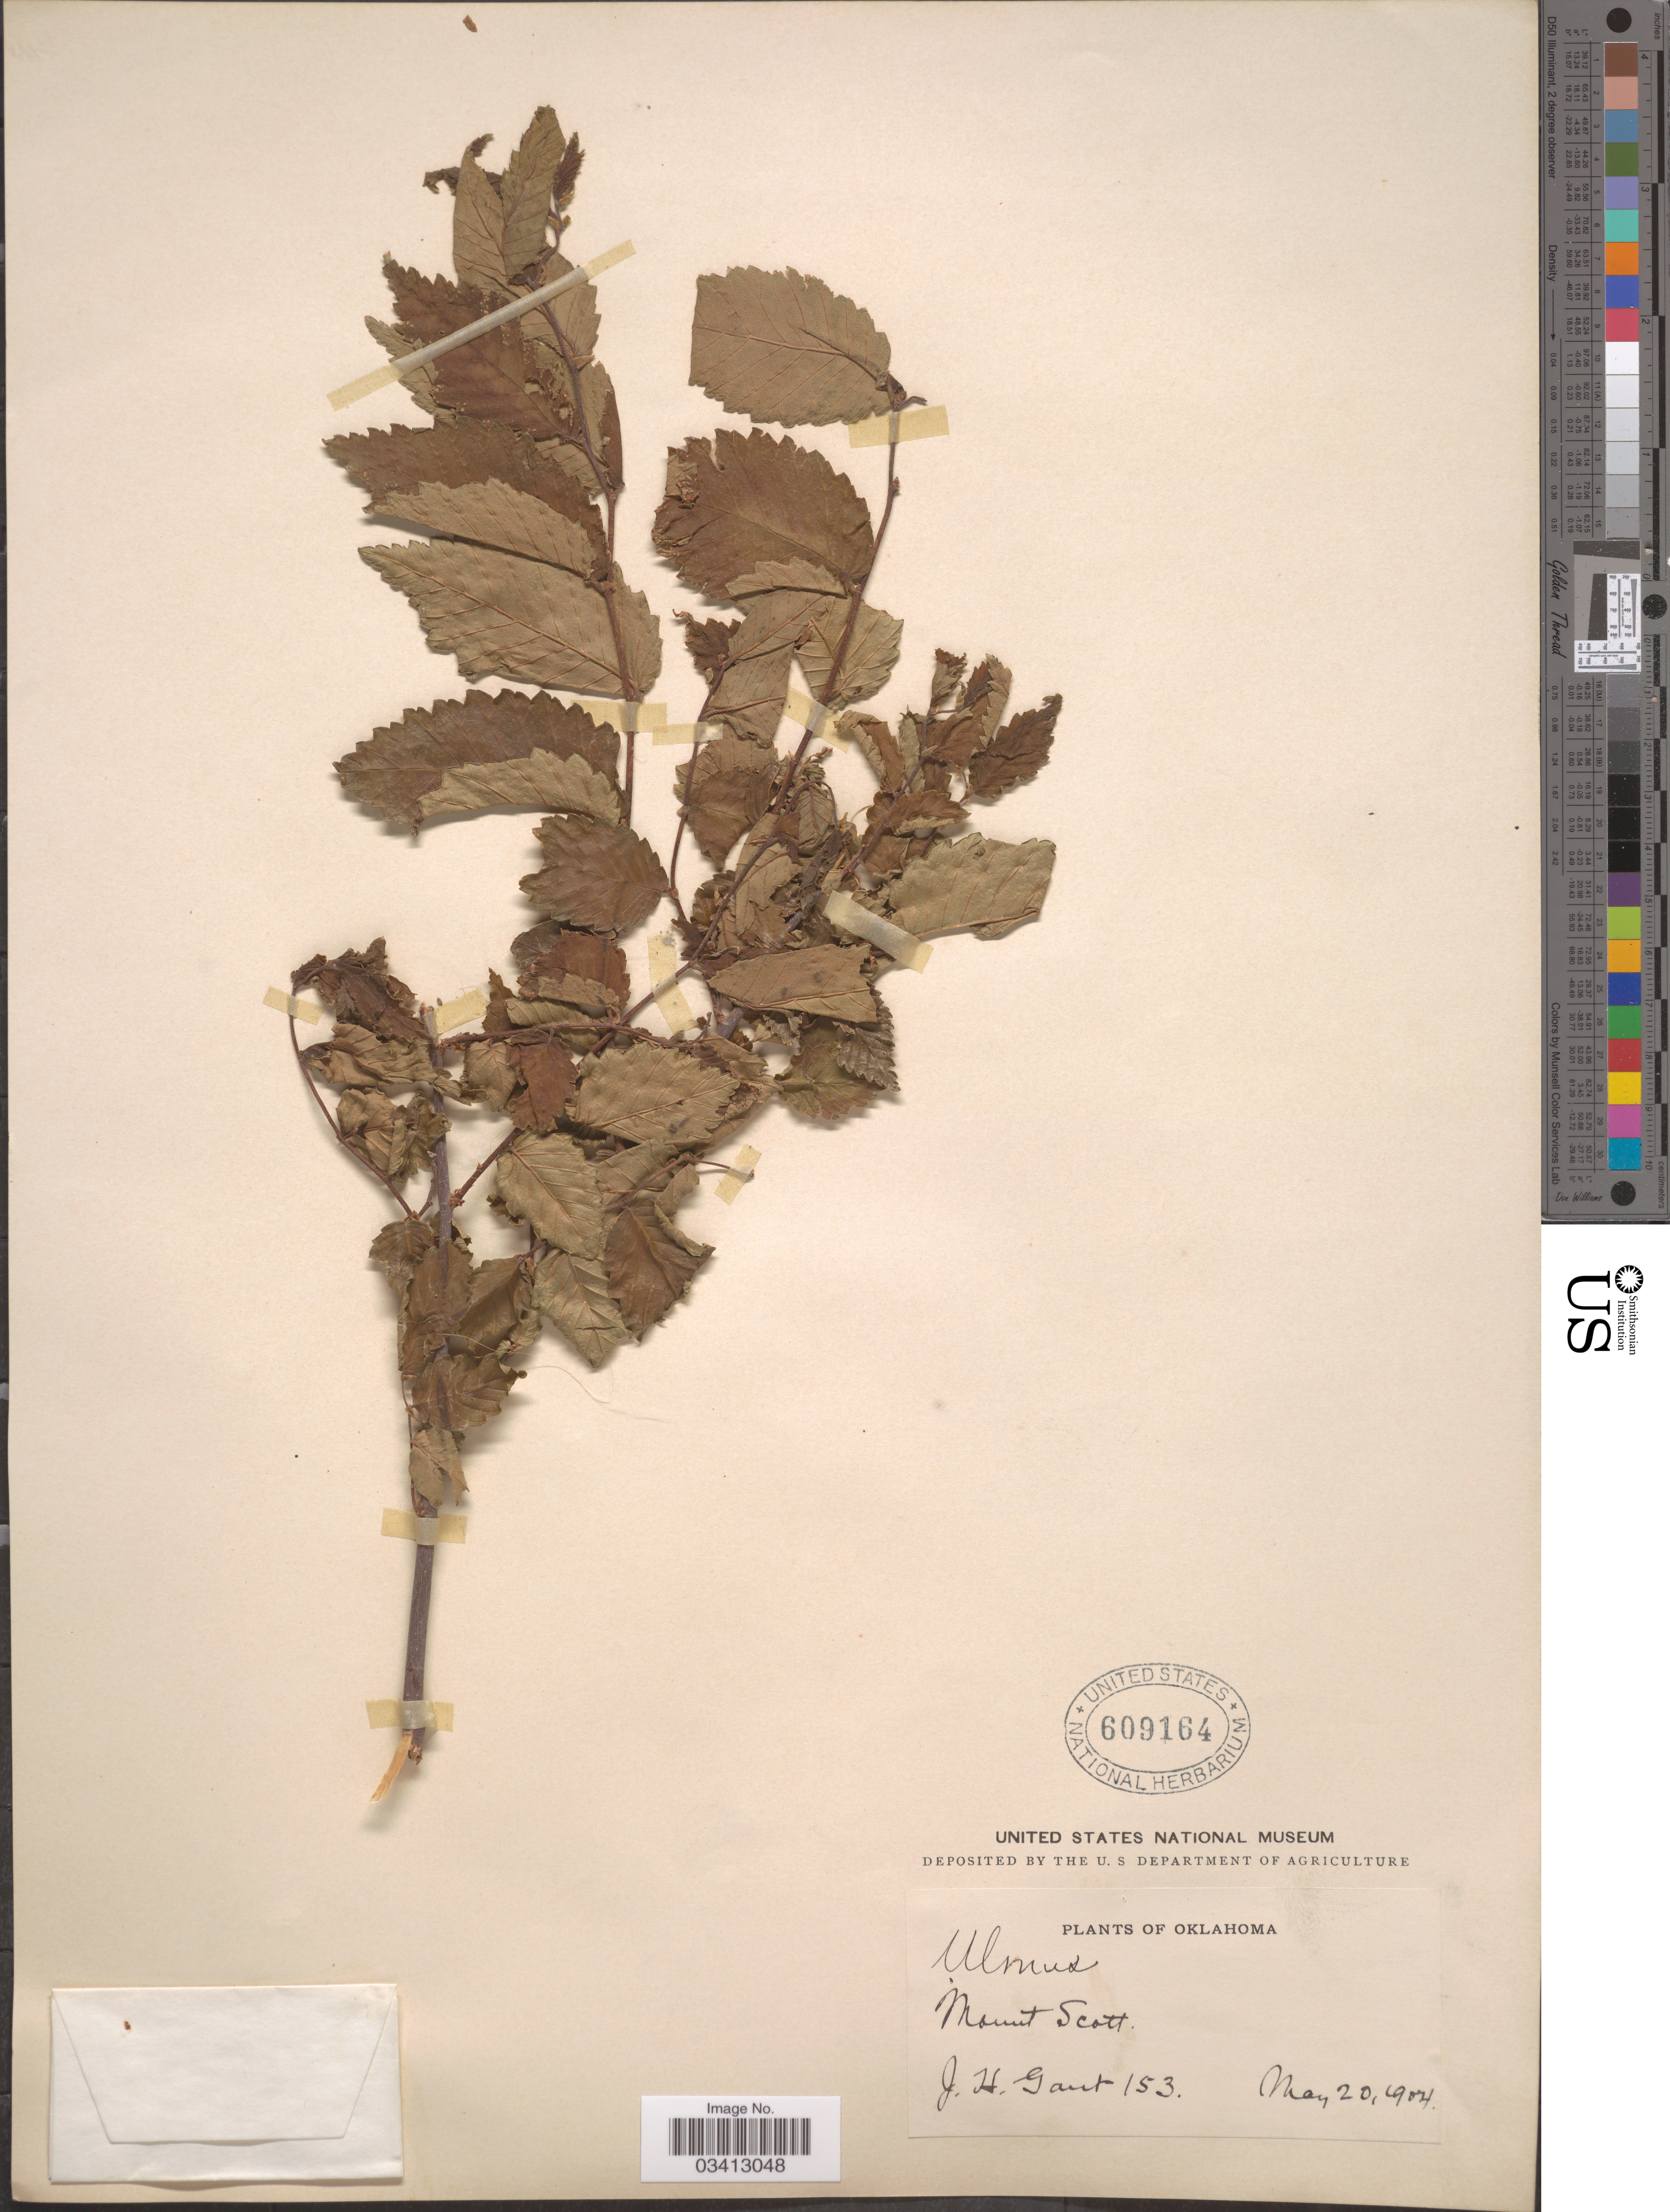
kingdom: Plantae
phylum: Tracheophyta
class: Magnoliopsida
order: Rosales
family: Ulmaceae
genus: Ulmus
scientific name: Ulmus rubra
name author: Muhl.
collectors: J. Gant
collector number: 153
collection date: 1904-05-20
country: United States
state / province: Oklahoma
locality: Mount Scott.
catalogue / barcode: US 609164